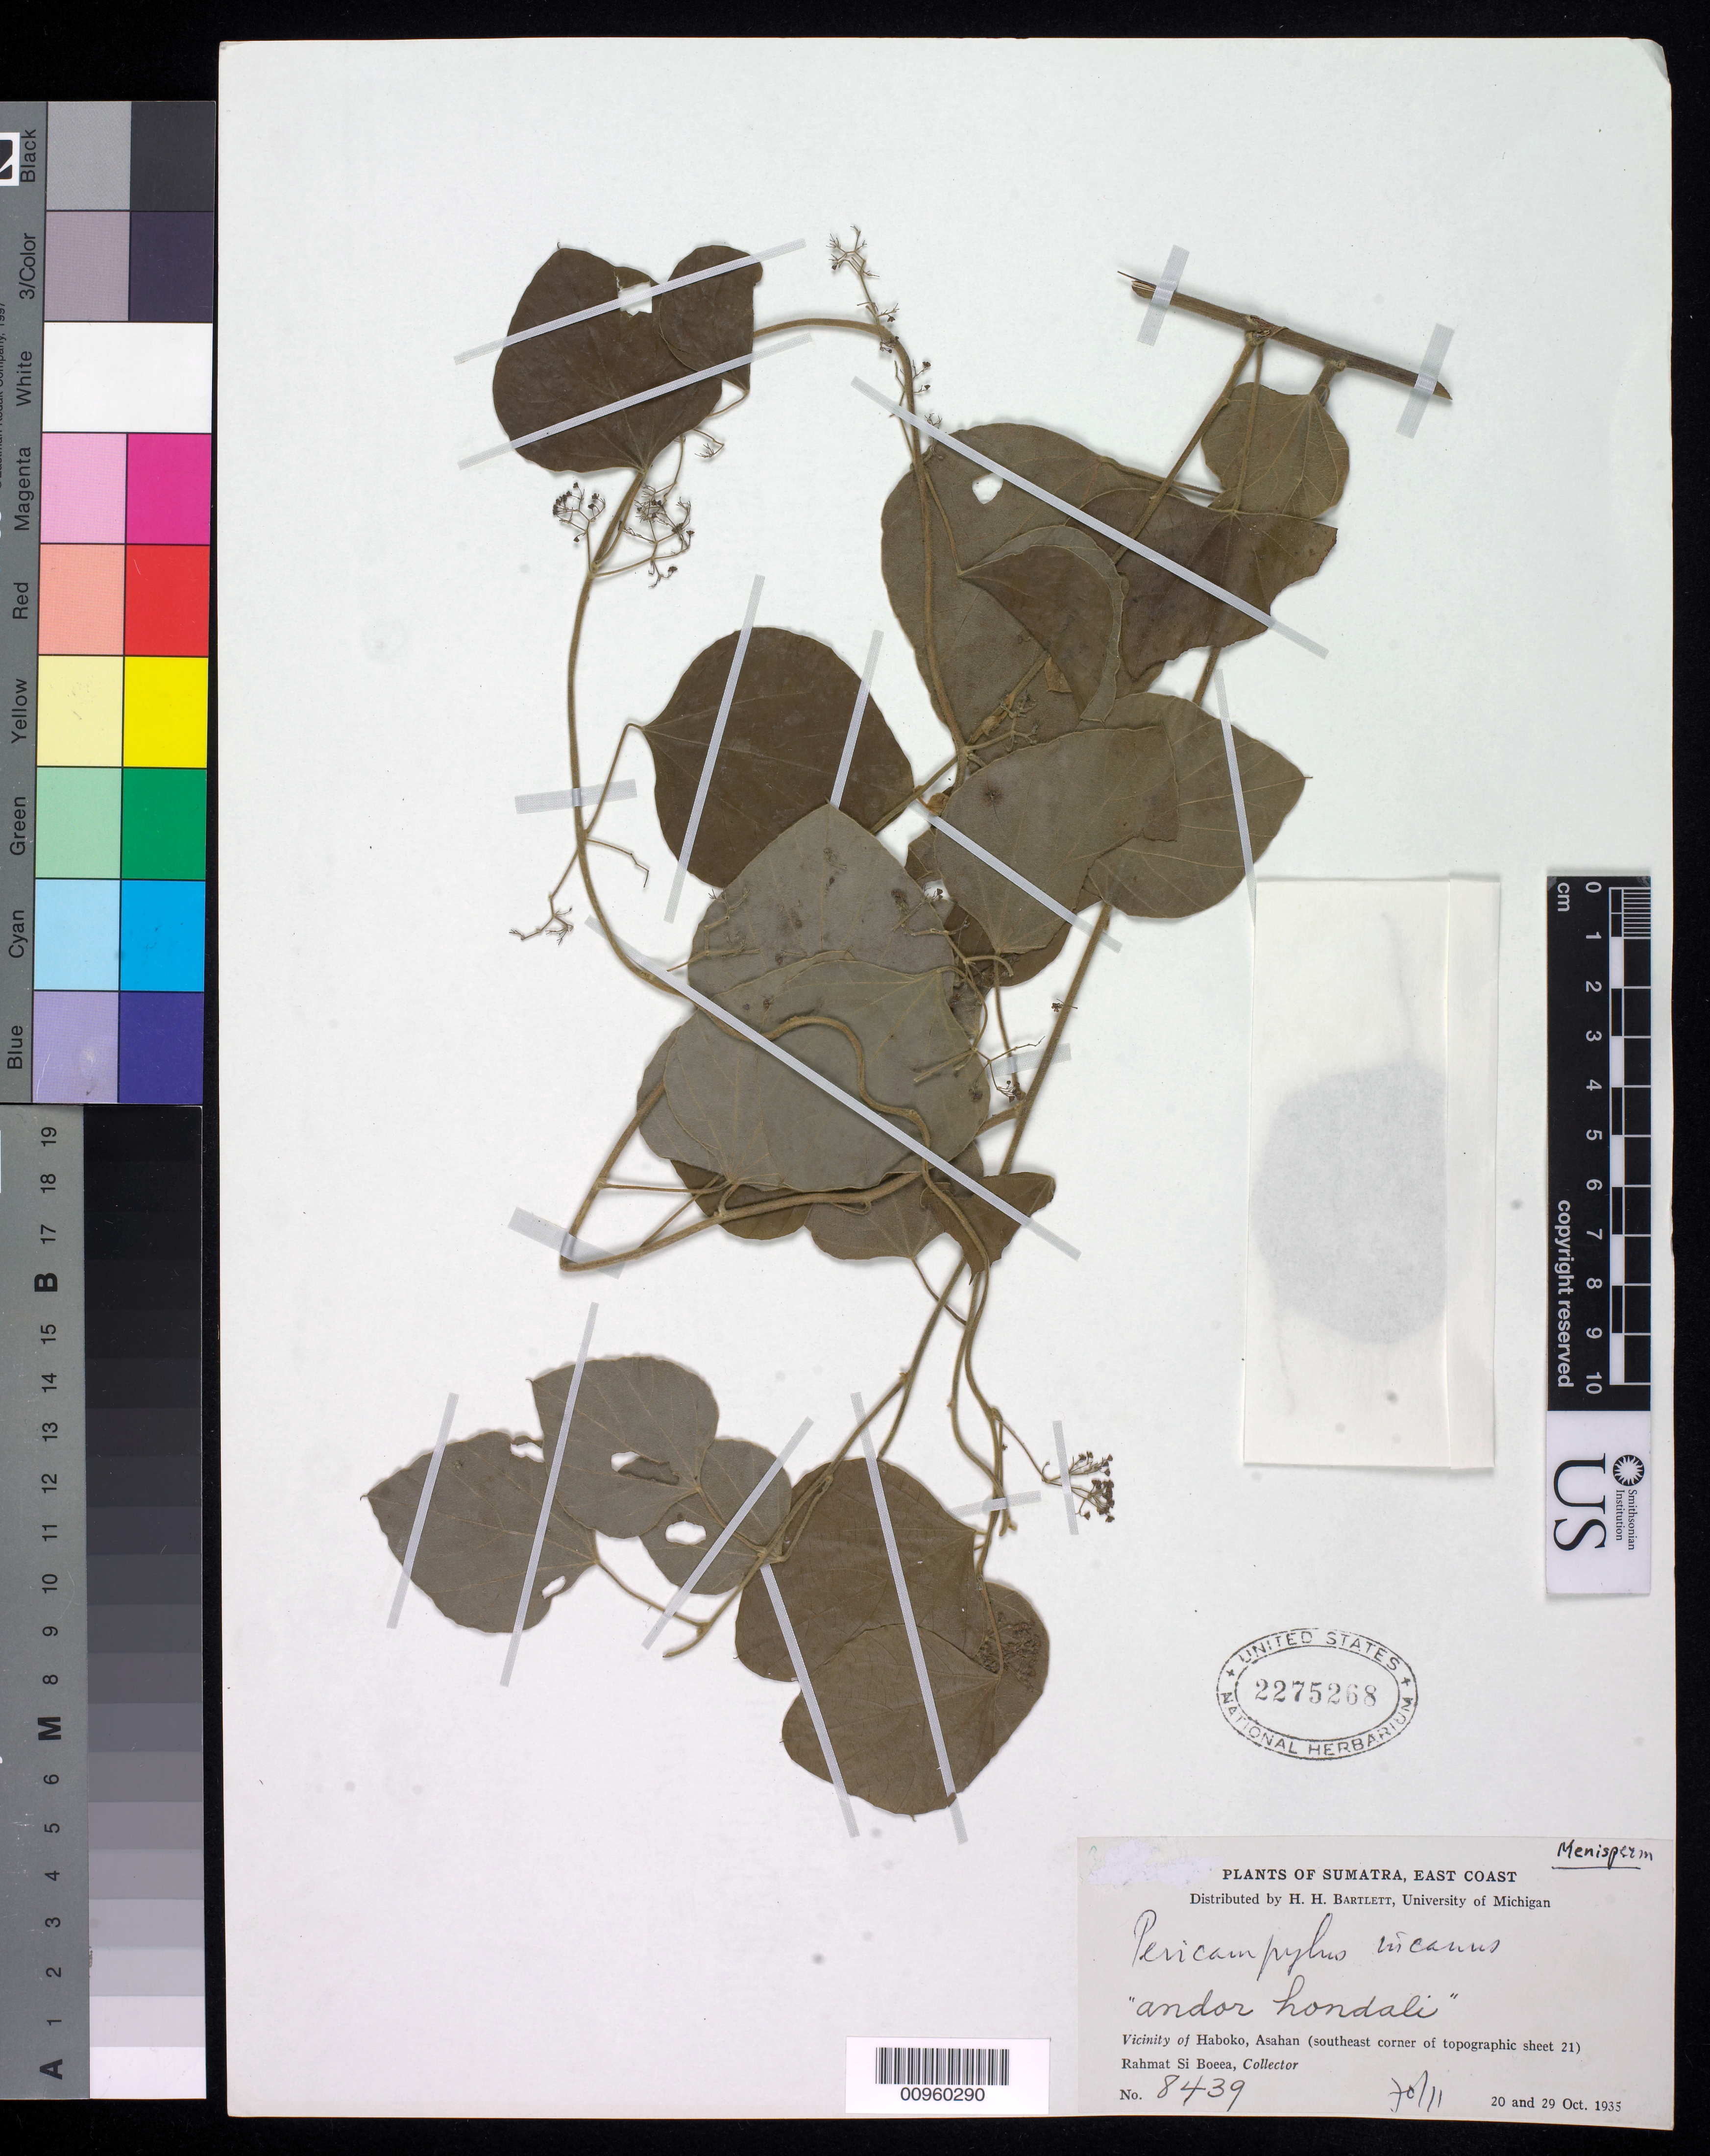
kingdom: Plantae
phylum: Tracheophyta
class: Magnoliopsida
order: Ranunculales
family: Menispermaceae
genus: Pericampylus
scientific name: Pericampylus glaucus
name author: (Lam.) Merr.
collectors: Rahmat Si Boeea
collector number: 8439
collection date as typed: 20 Oct 1935 and 29 Oct 1935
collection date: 1935-10-20,1935-10-29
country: Indonesia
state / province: Sumatra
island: Sumatra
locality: East Coast, Vicinity of Haboko, Asahan (SE corner topographic sheet 21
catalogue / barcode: US 2275268